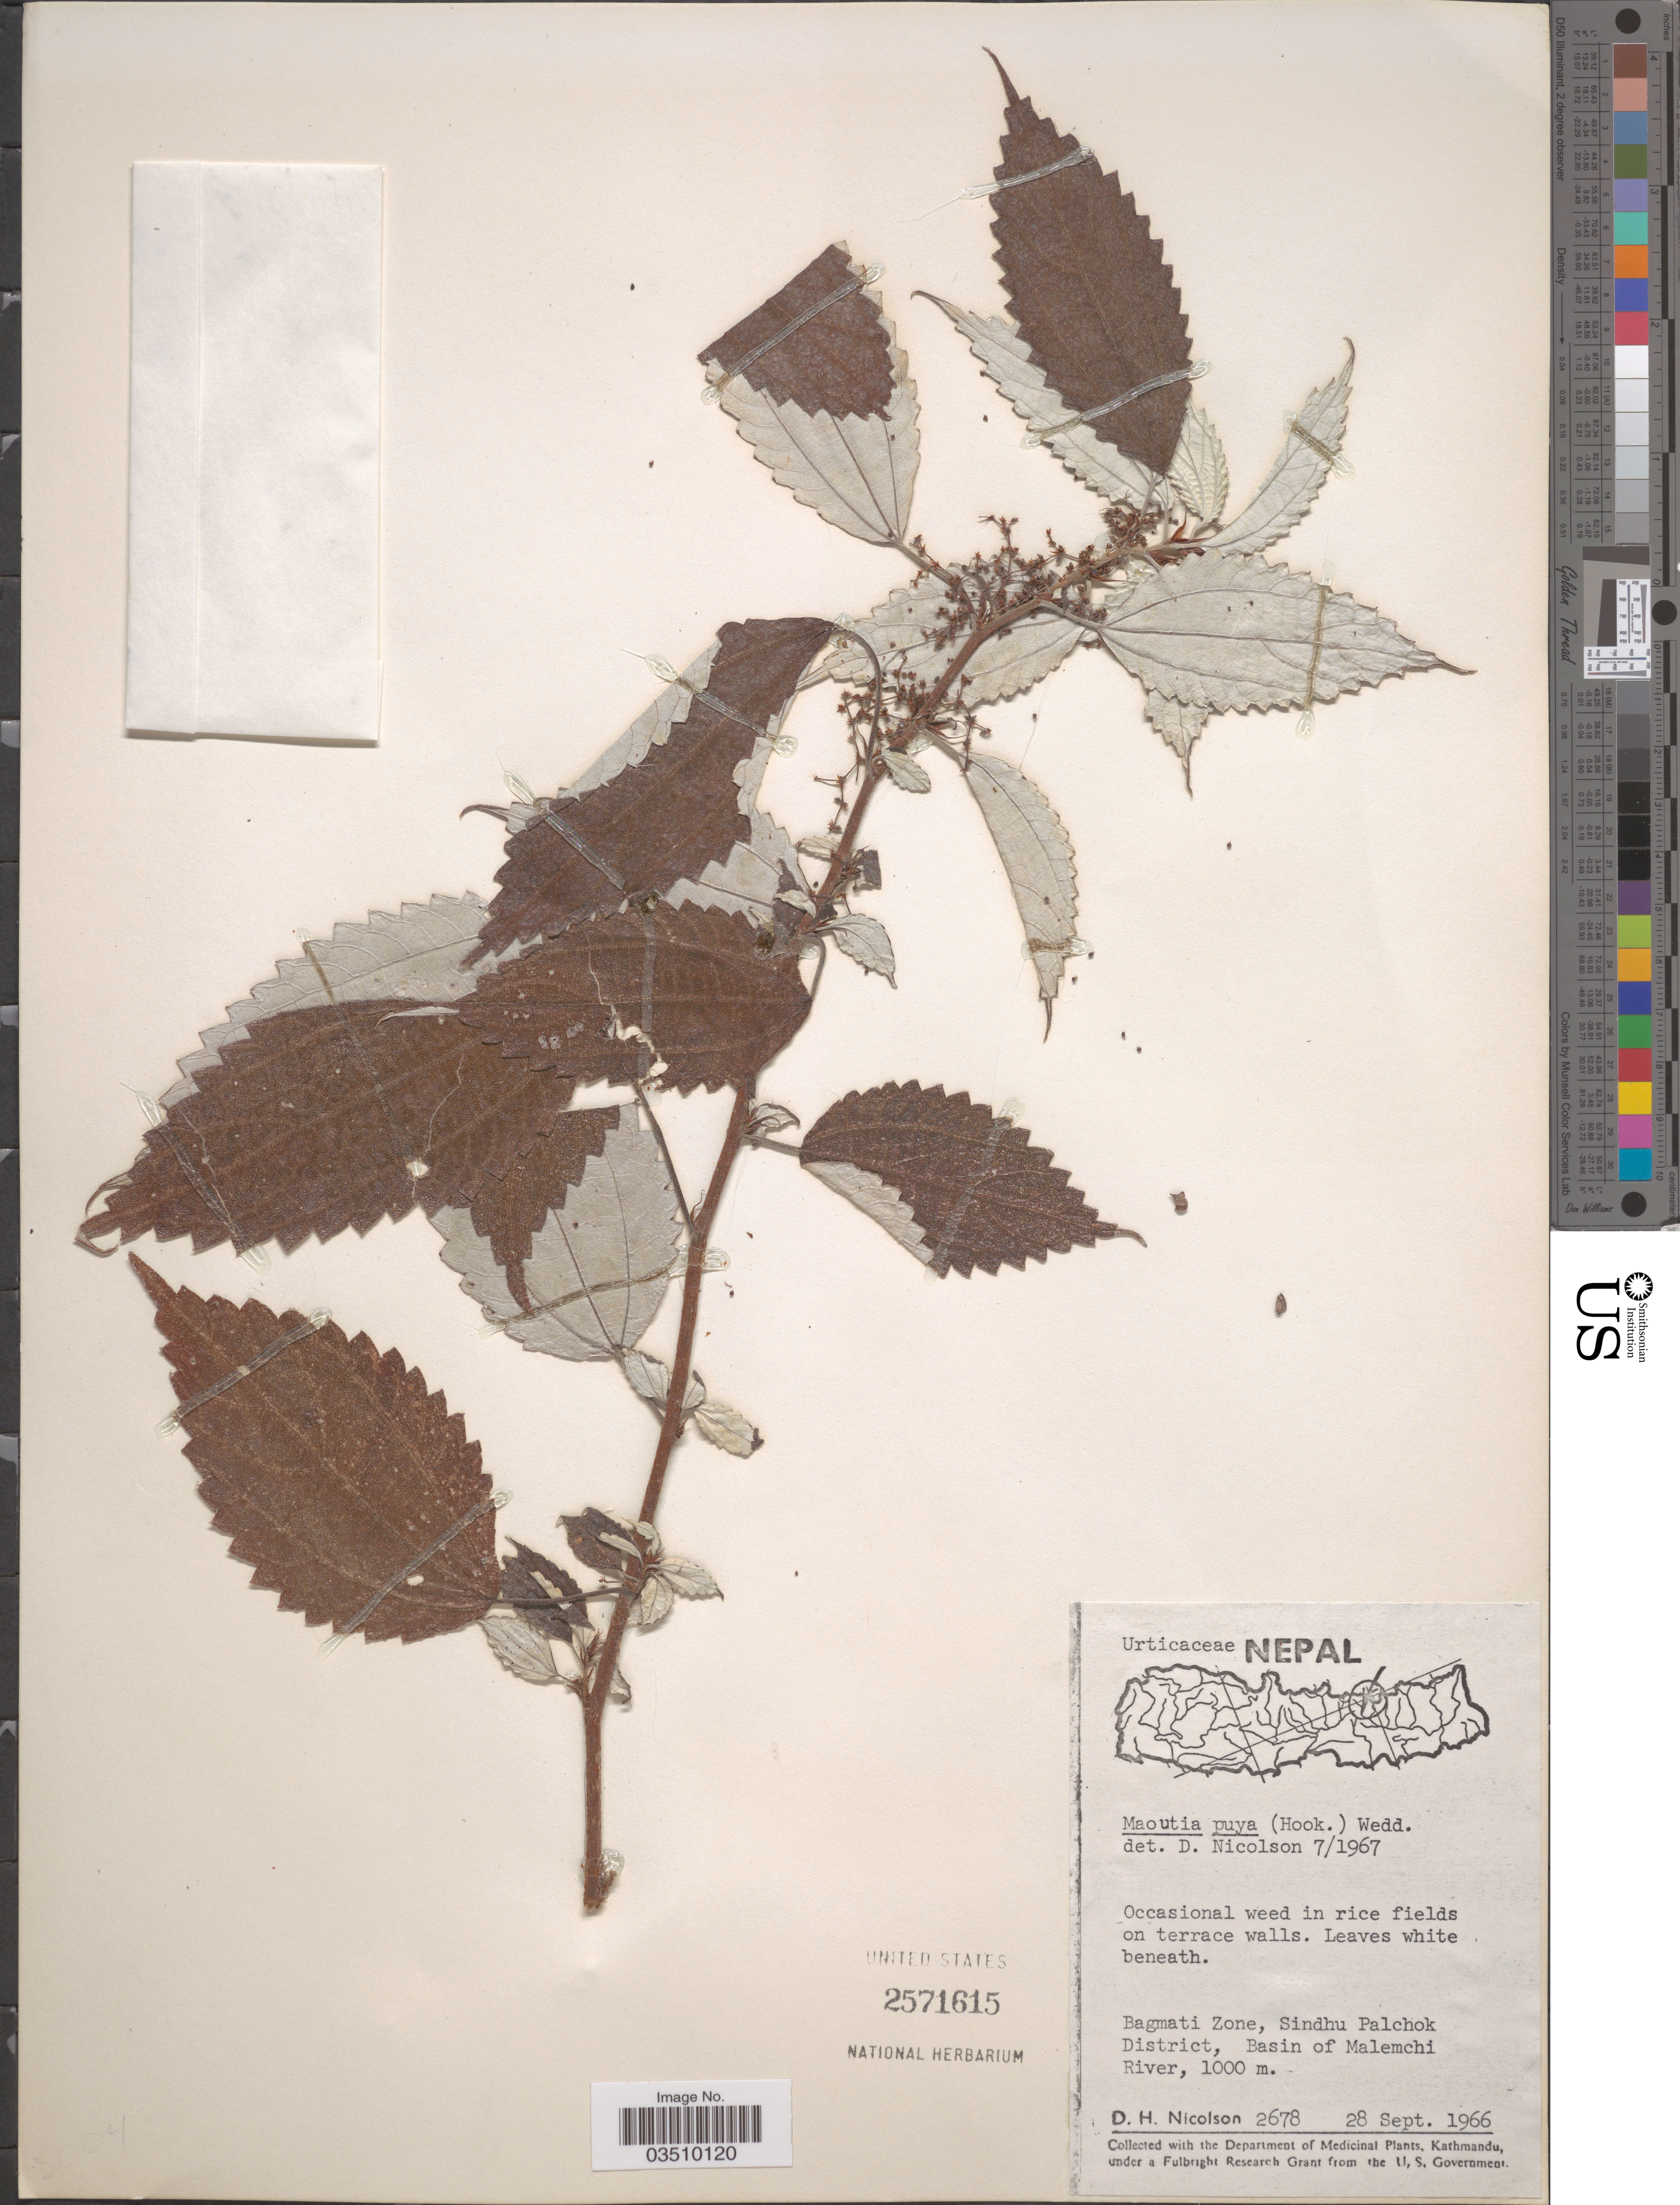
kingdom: Plantae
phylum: Tracheophyta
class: Magnoliopsida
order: Rosales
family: Urticaceae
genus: Maoutia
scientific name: Maoutia puya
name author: Wedd.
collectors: D. Nicholson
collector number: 2678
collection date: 1966-09-28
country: Nepal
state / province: Bagmati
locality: Bagmati Zone, Sindhu Palchok District, Basin of Malemchi River.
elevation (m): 1000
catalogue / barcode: US 2571615